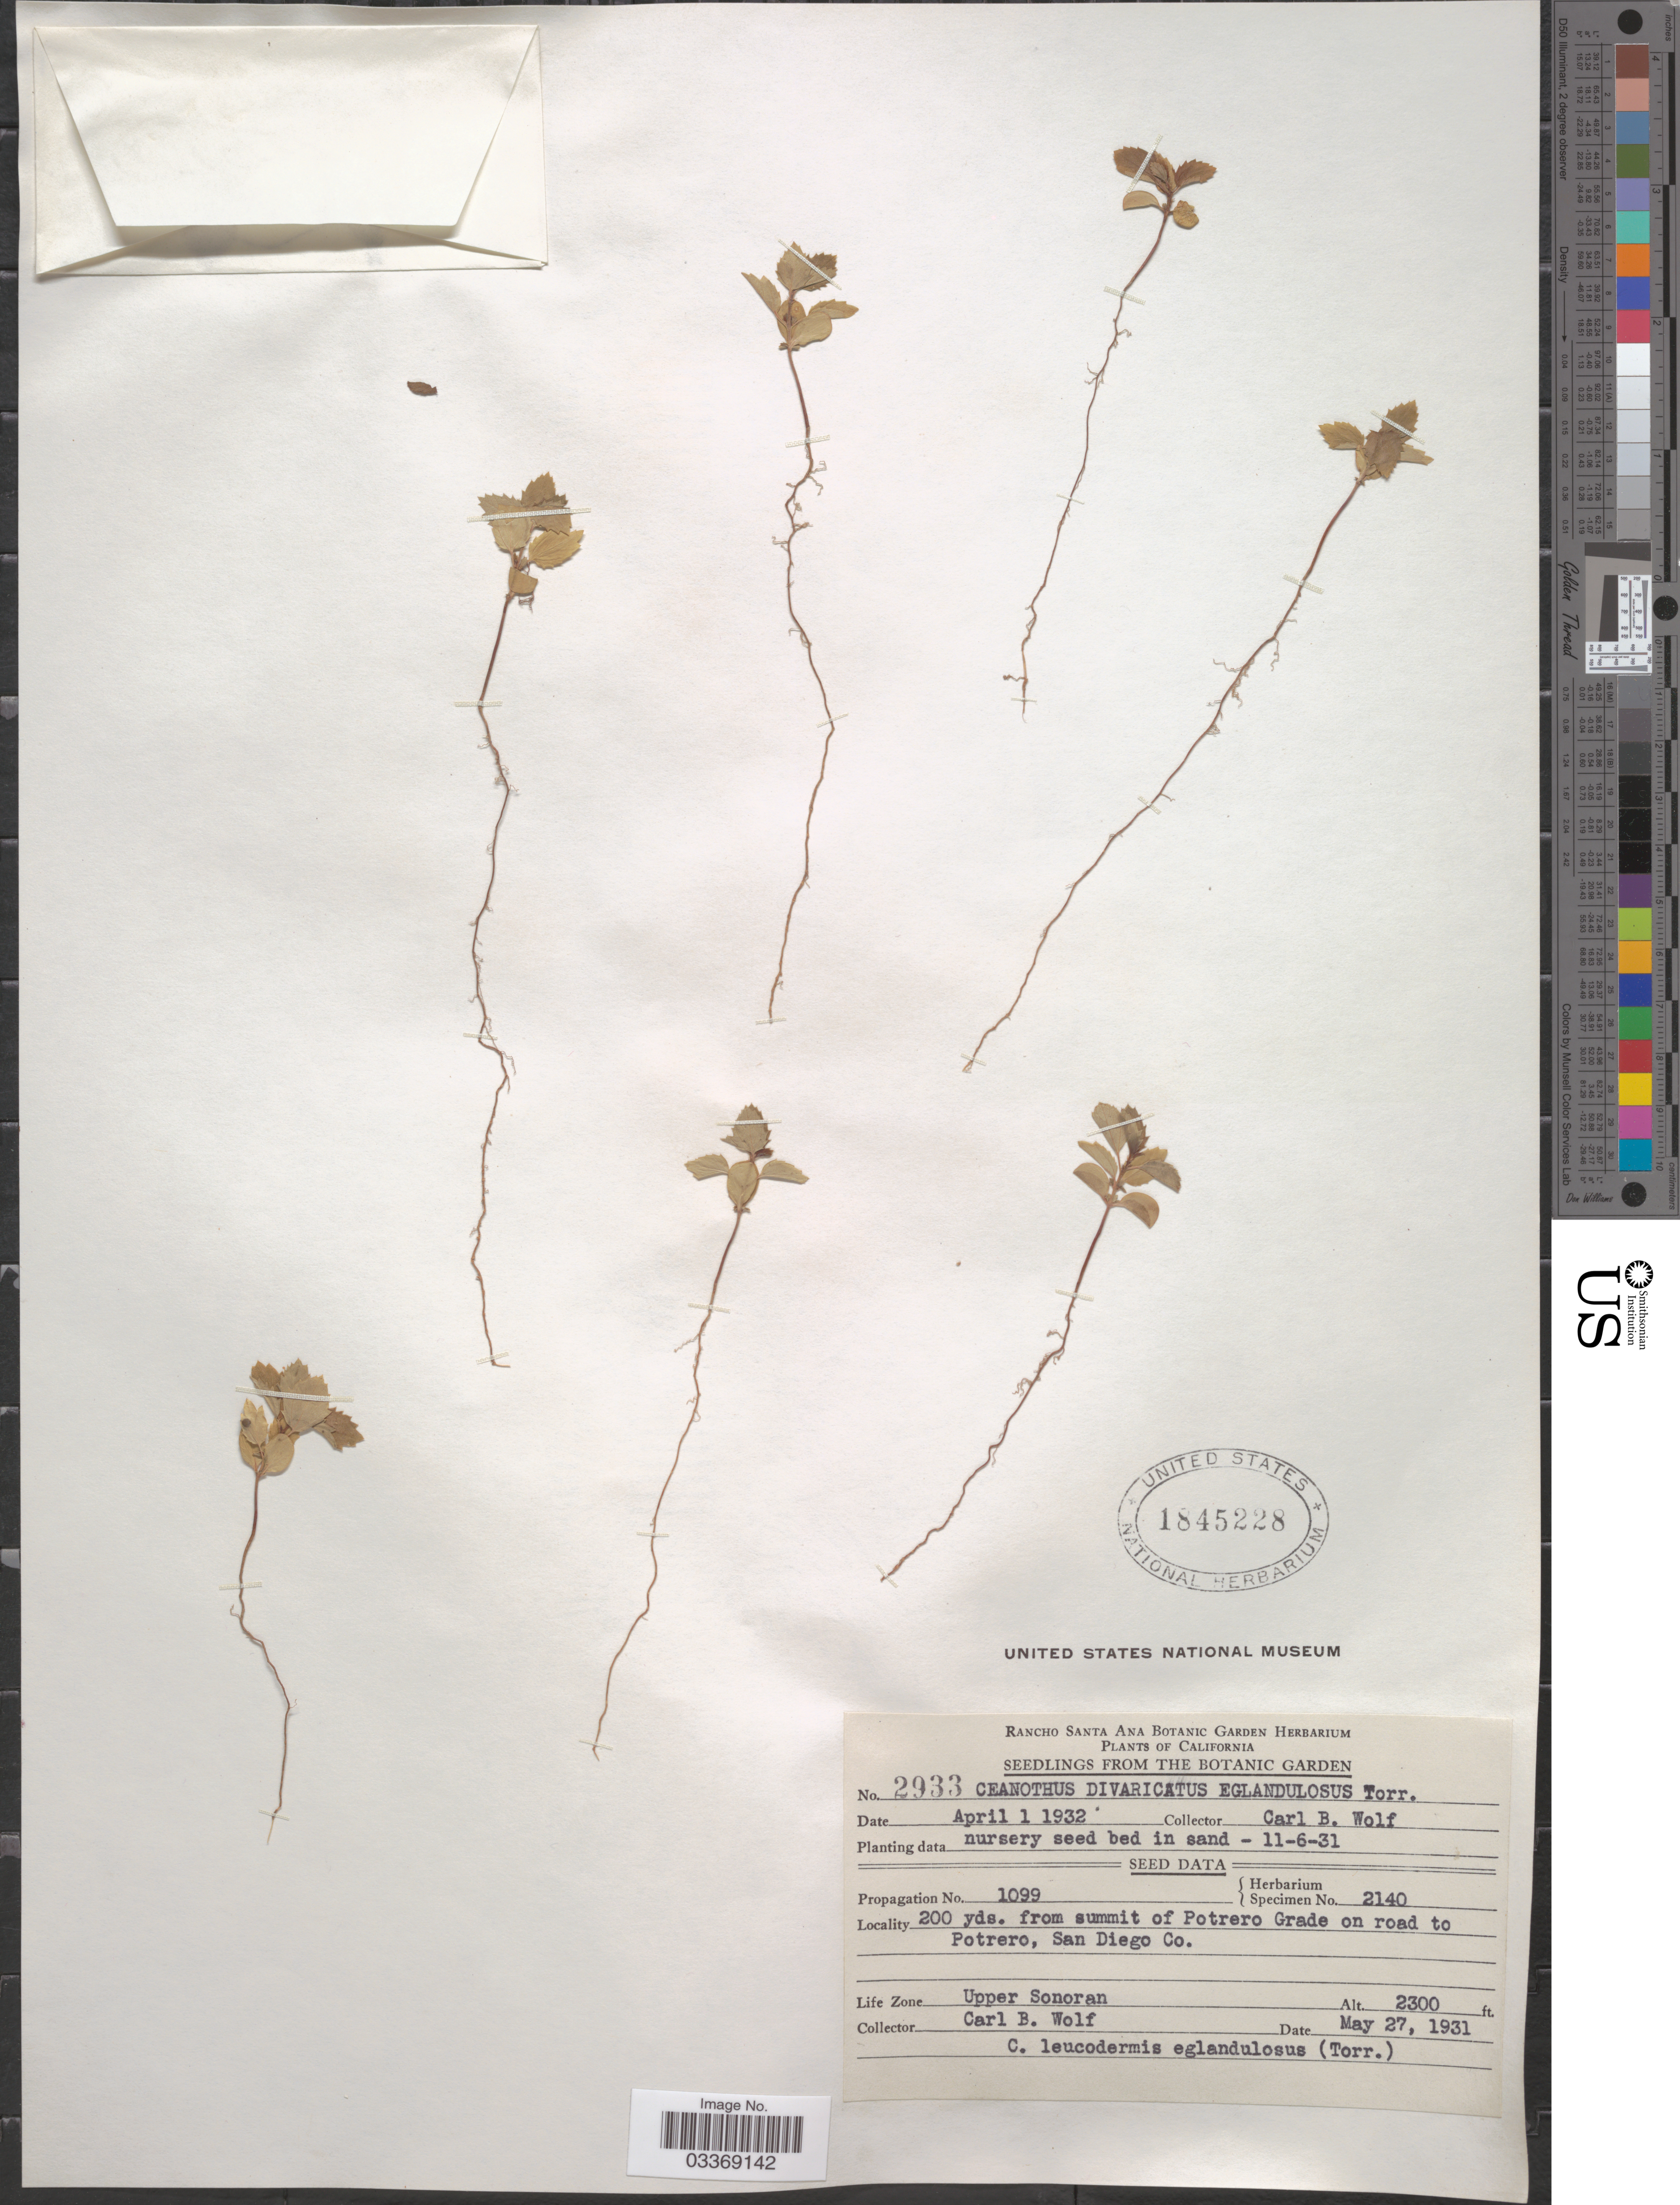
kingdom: Plantae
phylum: Tracheophyta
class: Magnoliopsida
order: Rosales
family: Rhamnaceae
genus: Ceanothus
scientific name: Ceanothus divaricatus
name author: Nutt. ex Torr. & S.F. Gray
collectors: C. B. Wolf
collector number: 2933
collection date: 1931-05-27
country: United States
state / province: California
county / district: San Diego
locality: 200 yds. from summit of Potrero Grade on road to Potrero, San Diego Co., Life Zone Upper Sonoran.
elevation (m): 701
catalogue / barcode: US 1845228